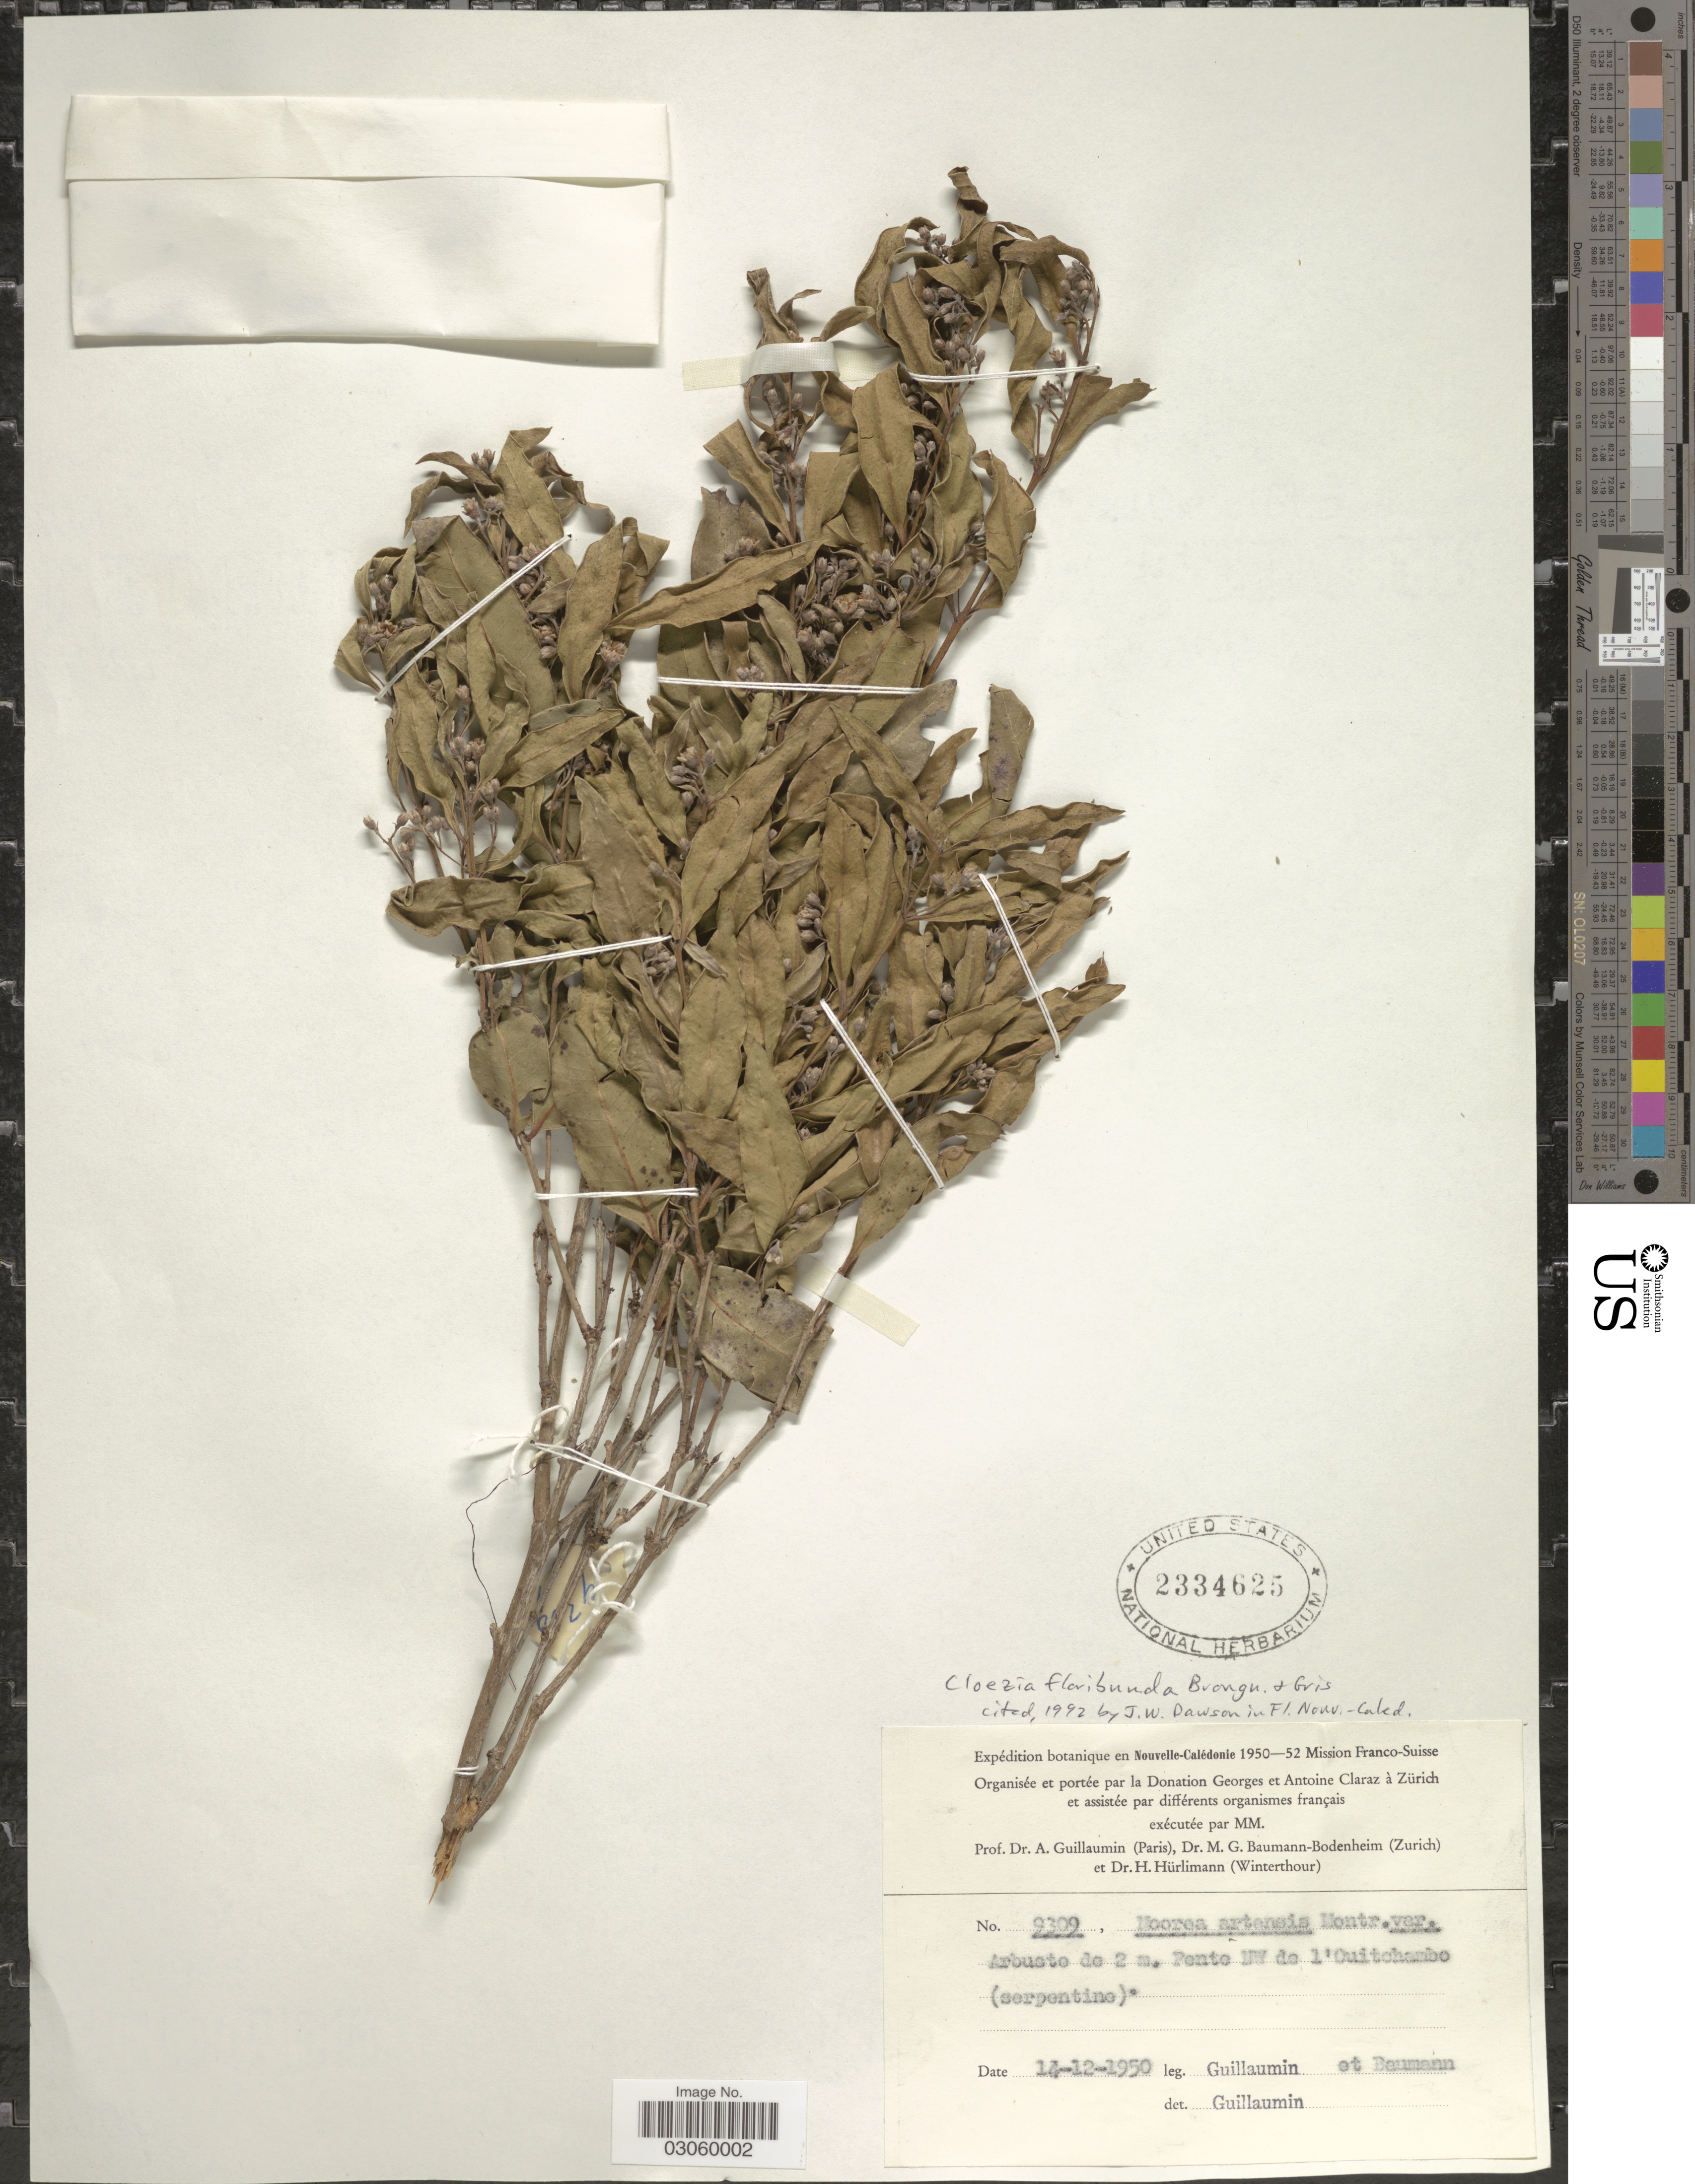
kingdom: Plantae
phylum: Tracheophyta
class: Magnoliopsida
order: Myrtales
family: Myrtaceae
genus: Cloezia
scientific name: Cloezia floribunda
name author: Brongn. & Gris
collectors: A. Guillaumin & M. G. Baumann-Bodenheim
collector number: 9309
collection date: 1950-12-14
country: New Caledonia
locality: Nouvelle-Calédonie, Pente NW de l'Ouitchambo (serpentine).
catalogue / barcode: US 2334625